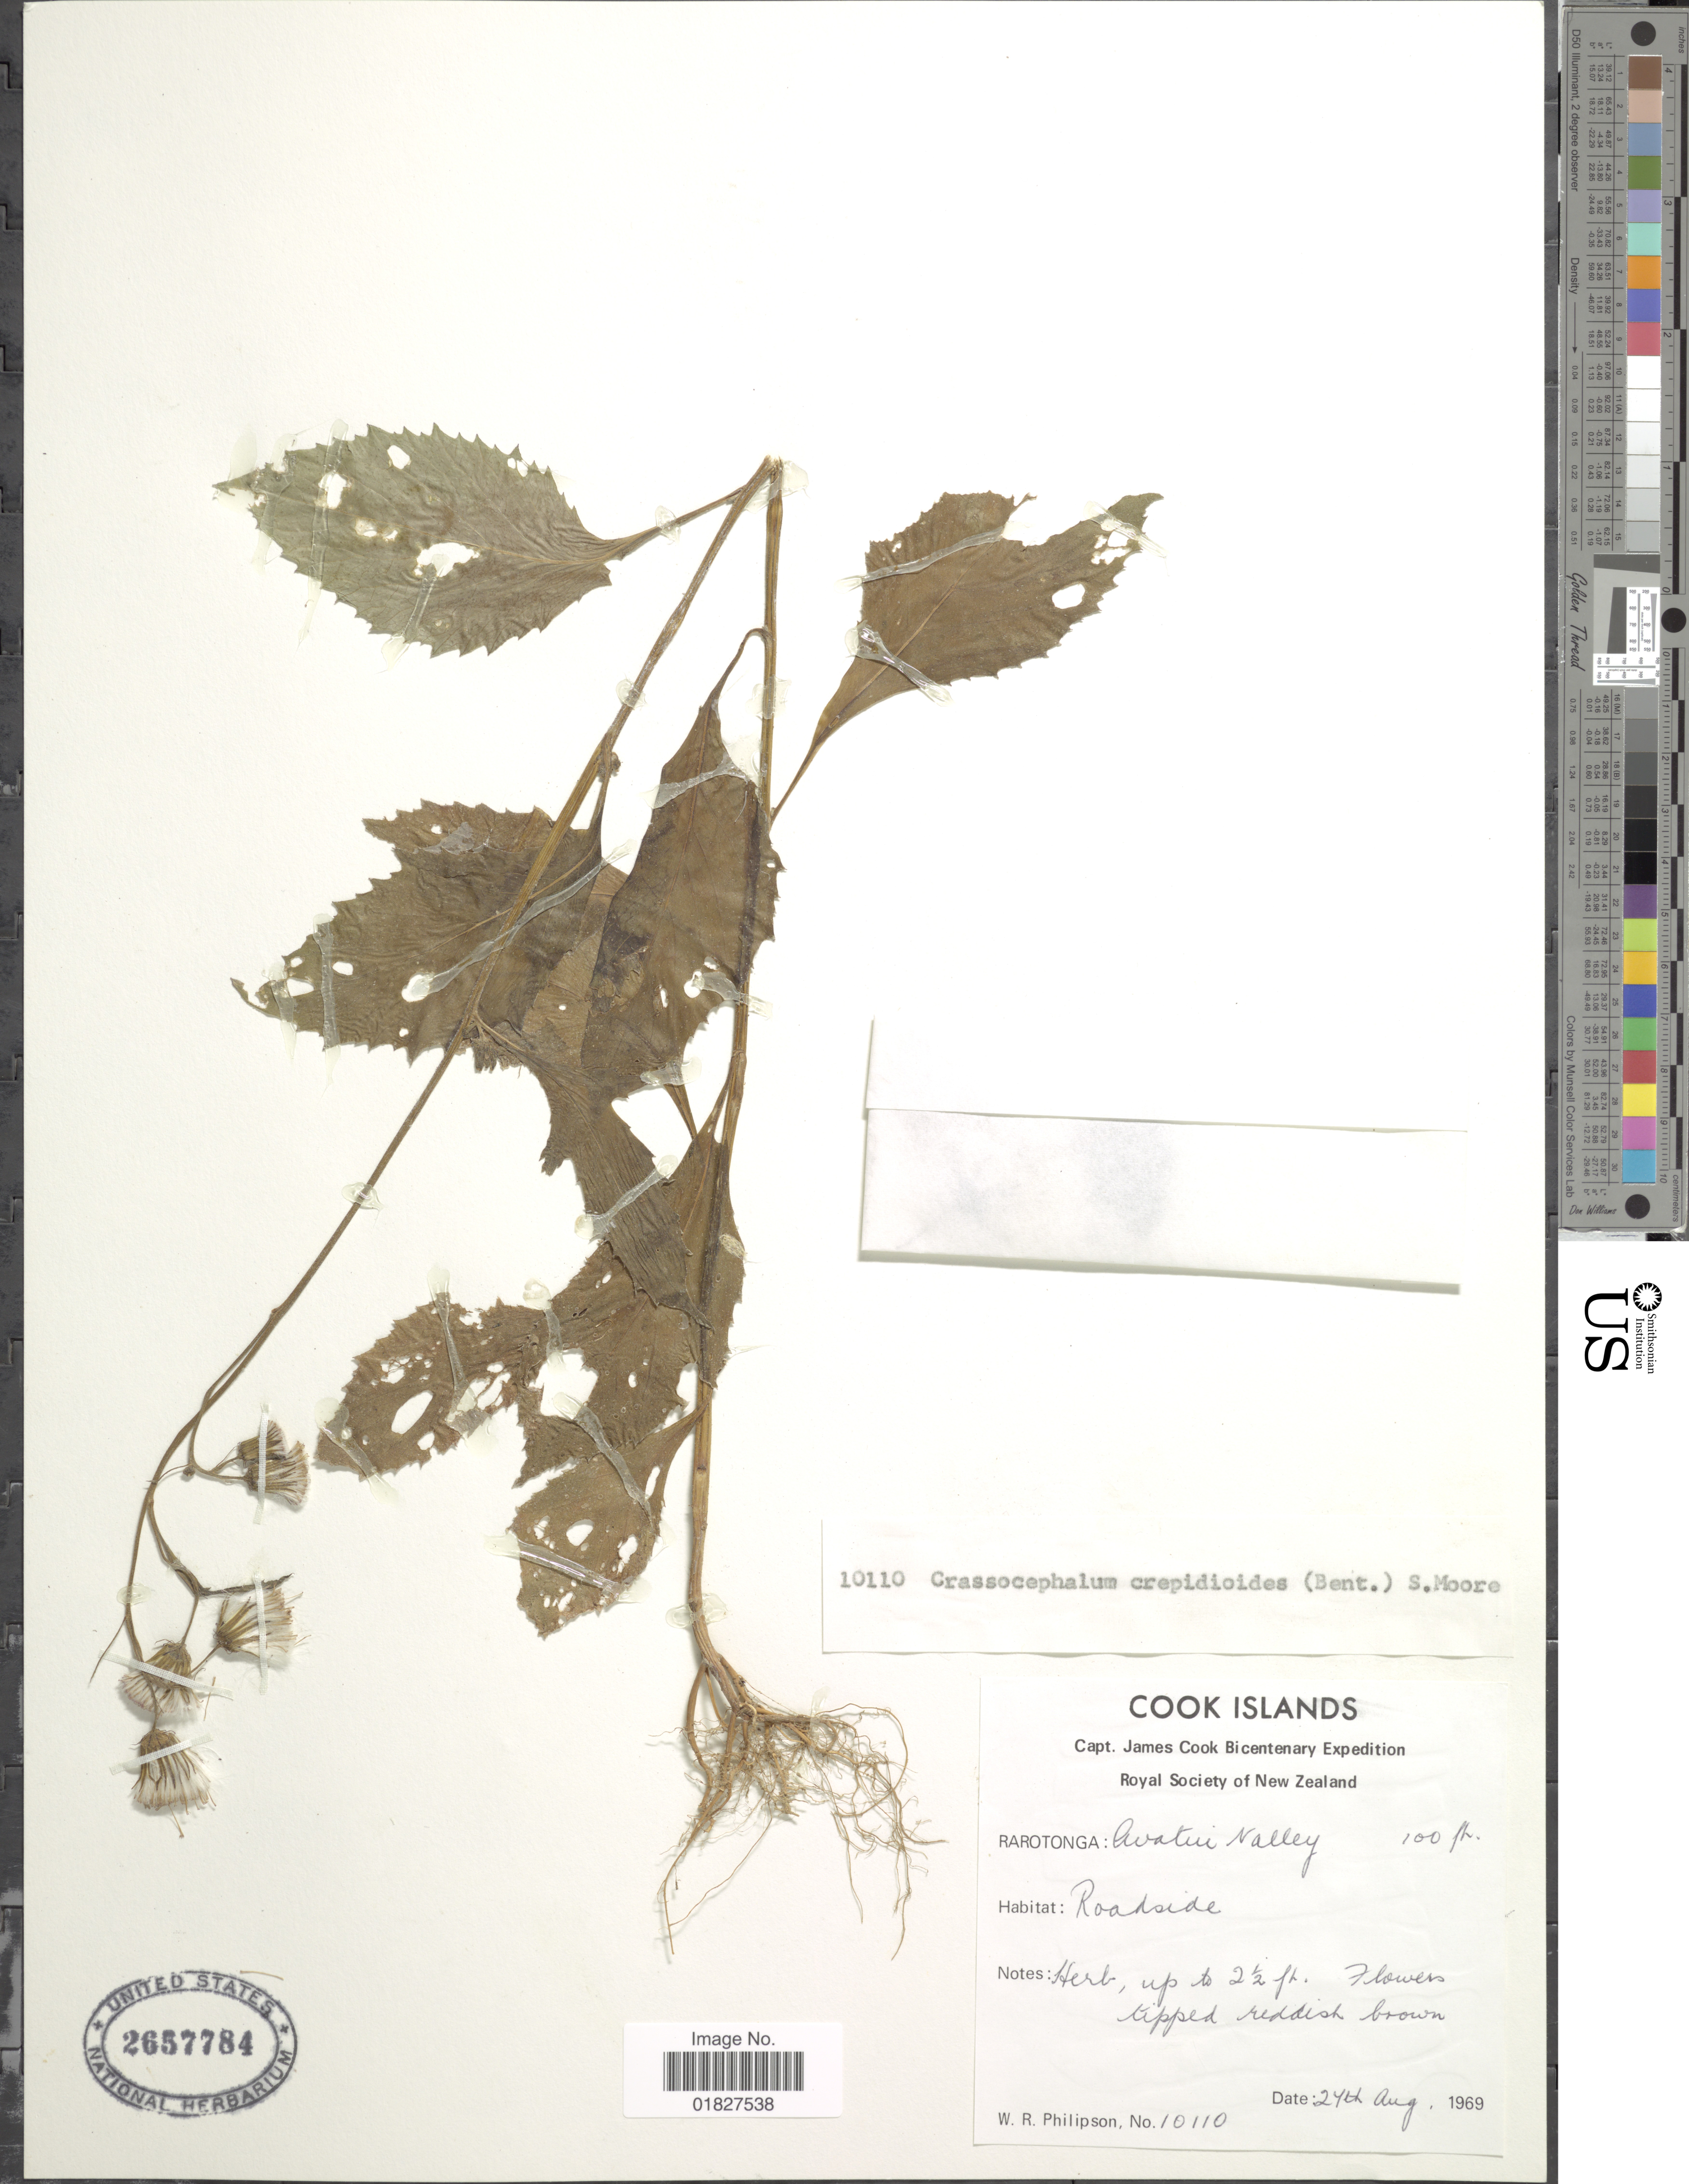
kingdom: Plantae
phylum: Tracheophyta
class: Magnoliopsida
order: Asterales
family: Asteraceae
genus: Crassocephalum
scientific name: Crassocephalum crepidioides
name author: (Benth.) S. Moore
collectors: W. R. Philipson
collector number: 10110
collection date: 1969-08-24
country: Cook Islands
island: Rarotonga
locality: Rarotonga, Avatui Valley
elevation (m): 30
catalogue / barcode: US 2657784